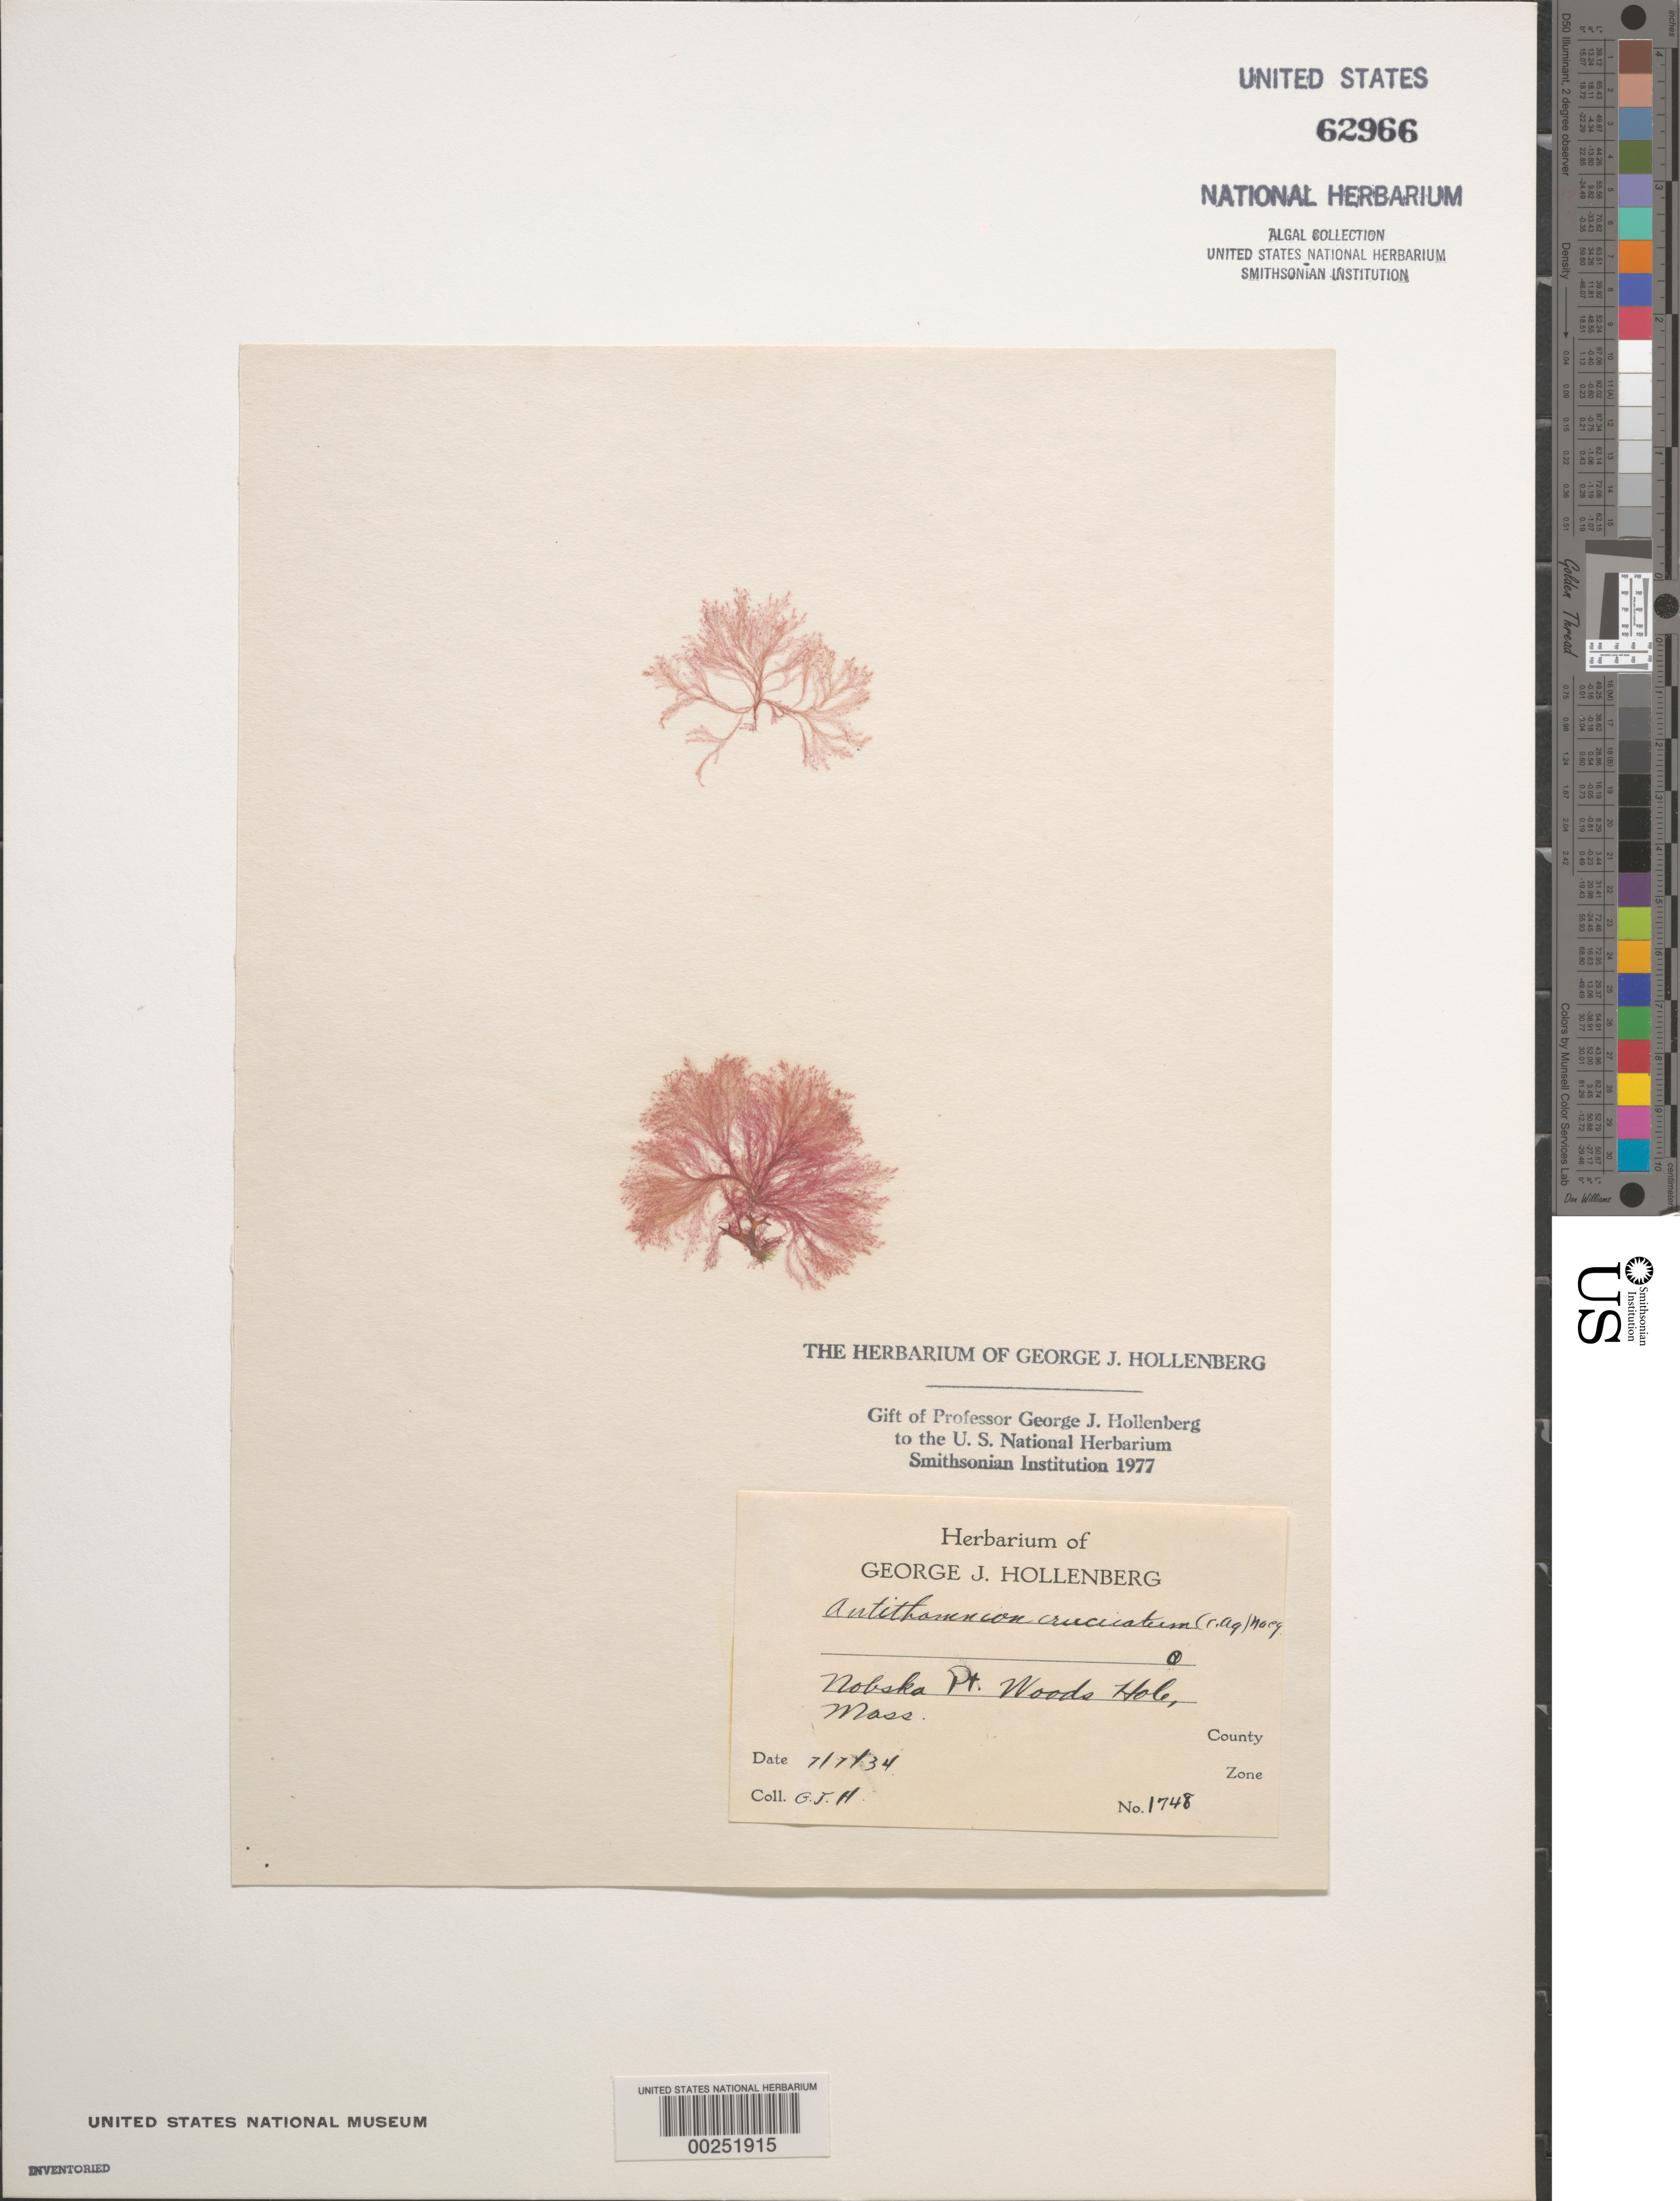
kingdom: Plantae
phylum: Rhodophyta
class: Florideophyceae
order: Ceramiales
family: Ceramiaceae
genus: Antithamnion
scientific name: Antithamnion cruciatum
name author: (C. Agardh) Näg.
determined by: Hollenberg, George J.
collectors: G. Hollenberg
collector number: GJH 1748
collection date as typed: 07 Jul 1934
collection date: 1934-07-07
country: United States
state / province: Massachusetts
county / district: Barnstable County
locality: Woods Hole, Nobska Point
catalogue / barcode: US 62966